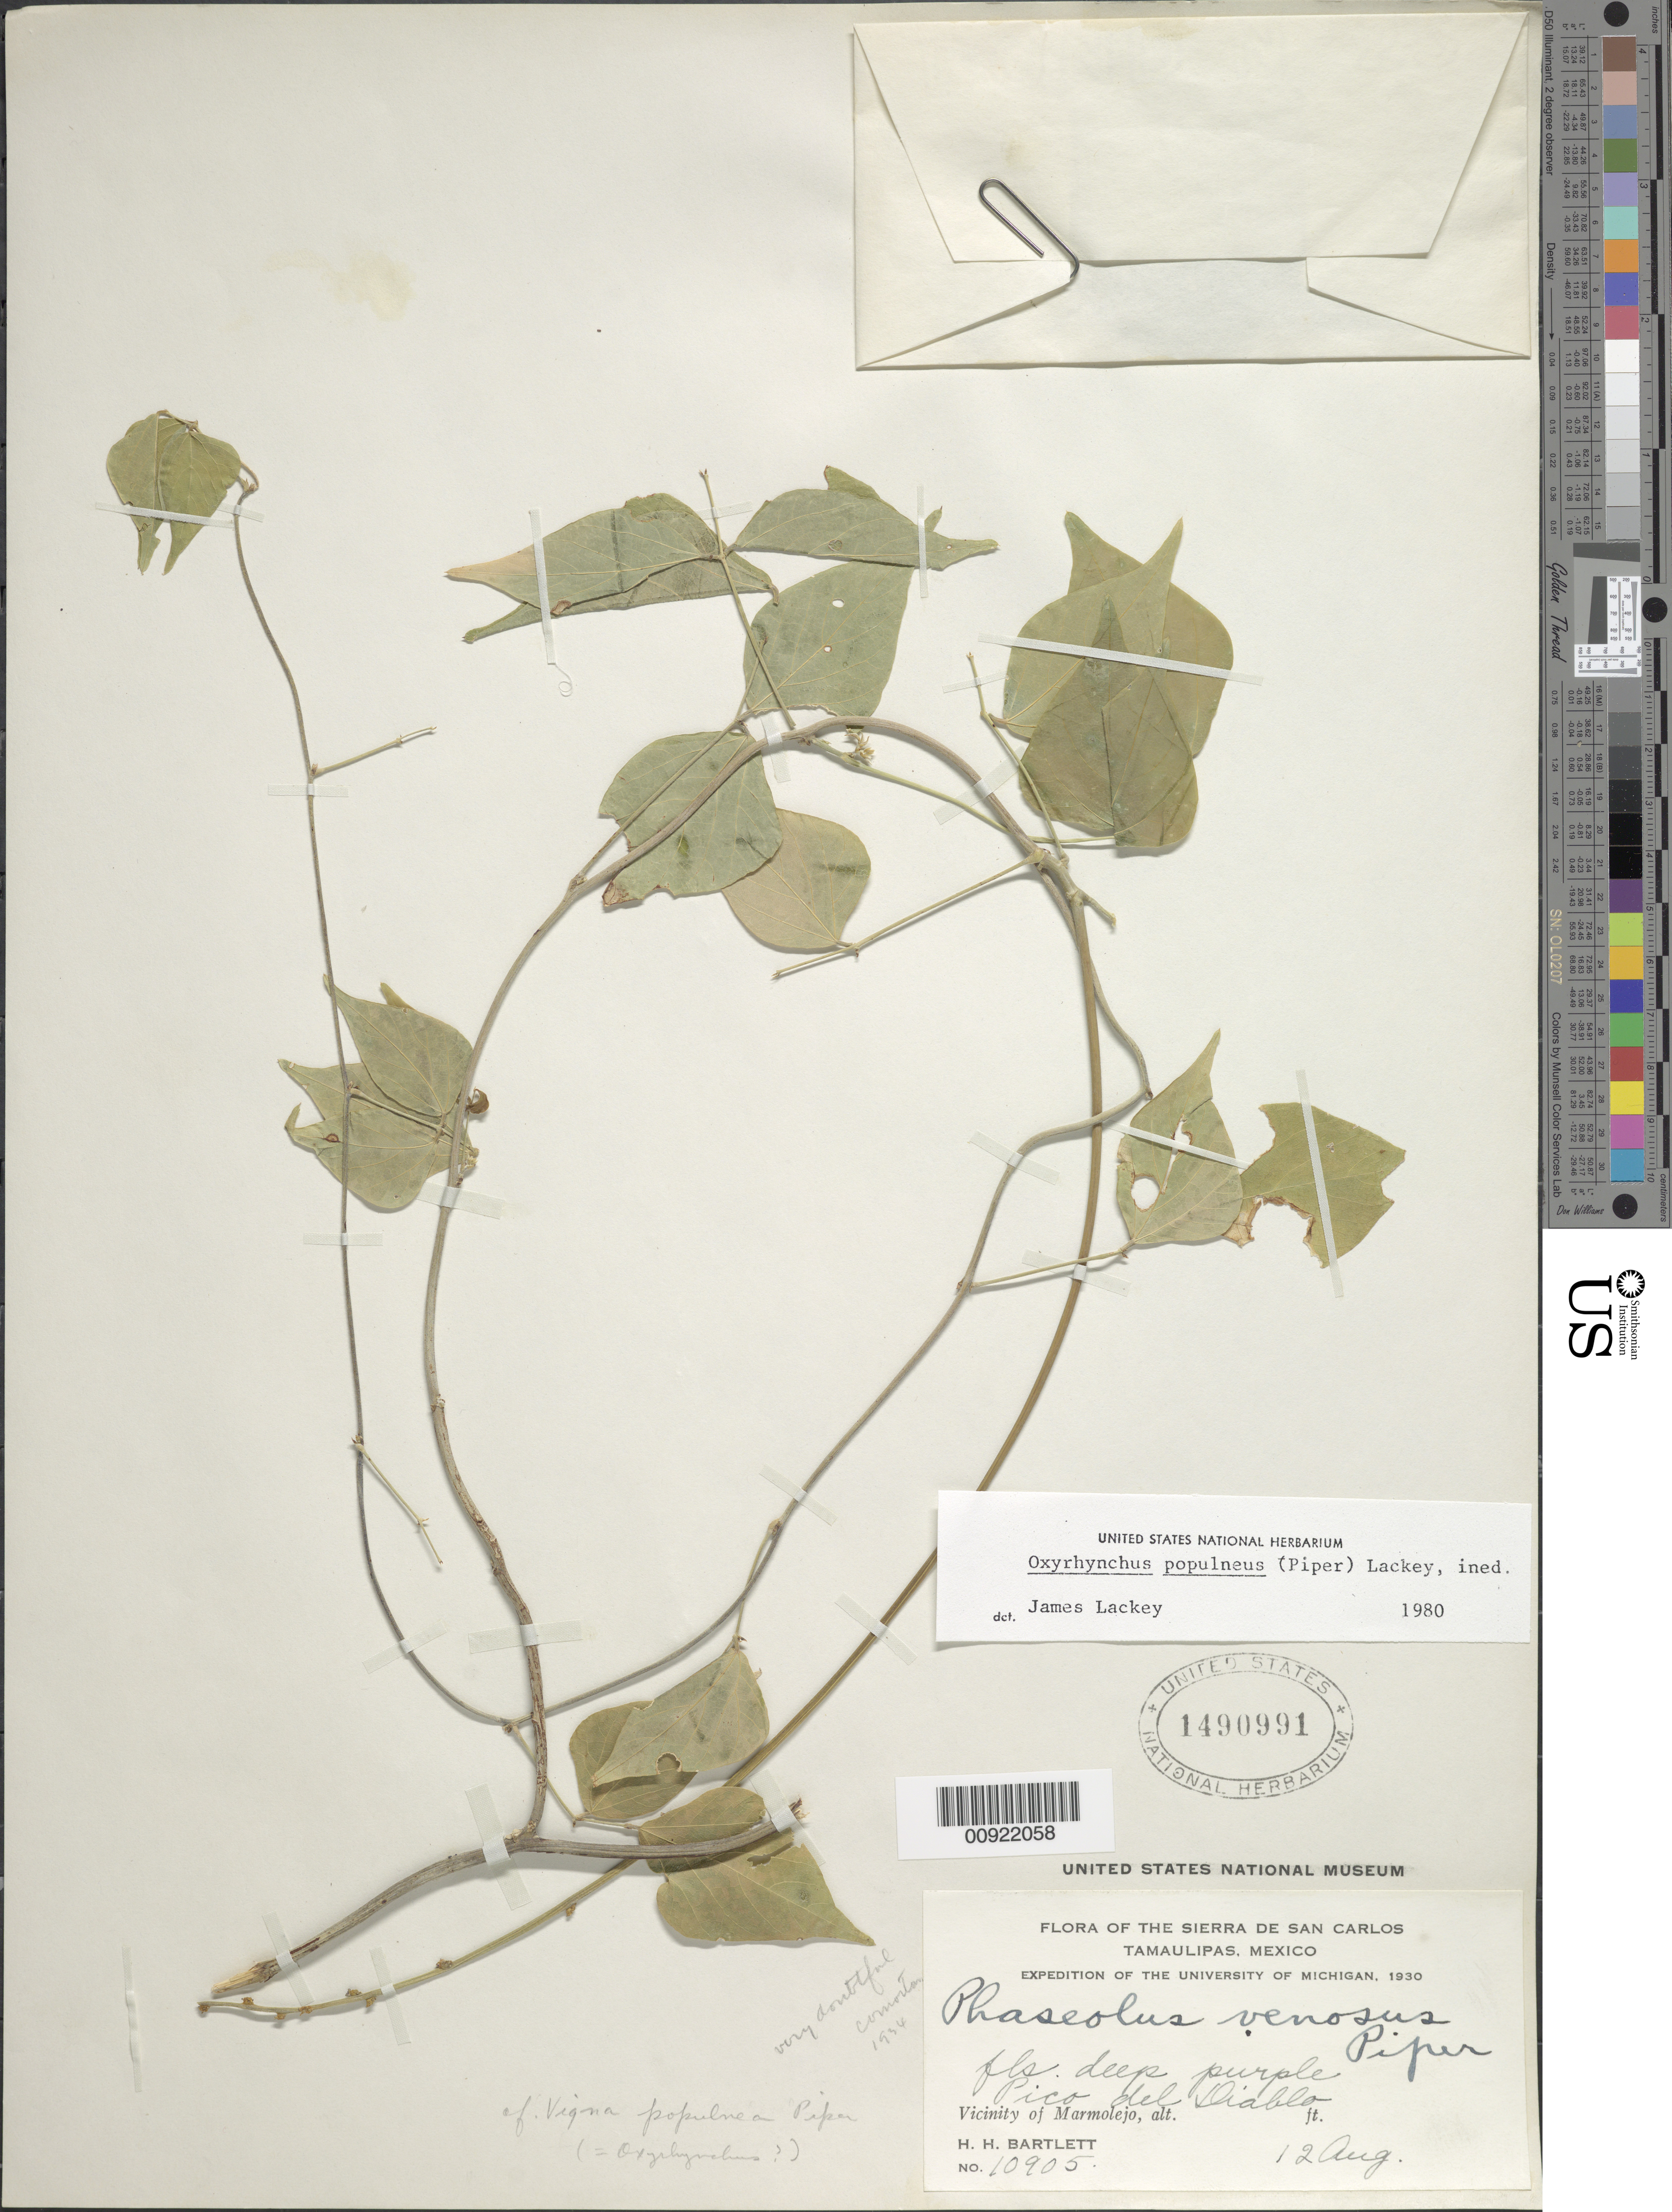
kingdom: Plantae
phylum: Tracheophyta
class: Magnoliopsida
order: Fabales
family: Fabaceae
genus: Oxyrhynchus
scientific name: Oxyrhynchus populneus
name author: (Piper) J.A. Lackey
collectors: H. H. Bartlett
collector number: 10905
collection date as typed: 12 Aug 1930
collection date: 1930-08-12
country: Mexico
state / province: Tabasco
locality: Pico del Diablo, vicinity of Marmolejo, Tamaulipas.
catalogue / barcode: US 1490991